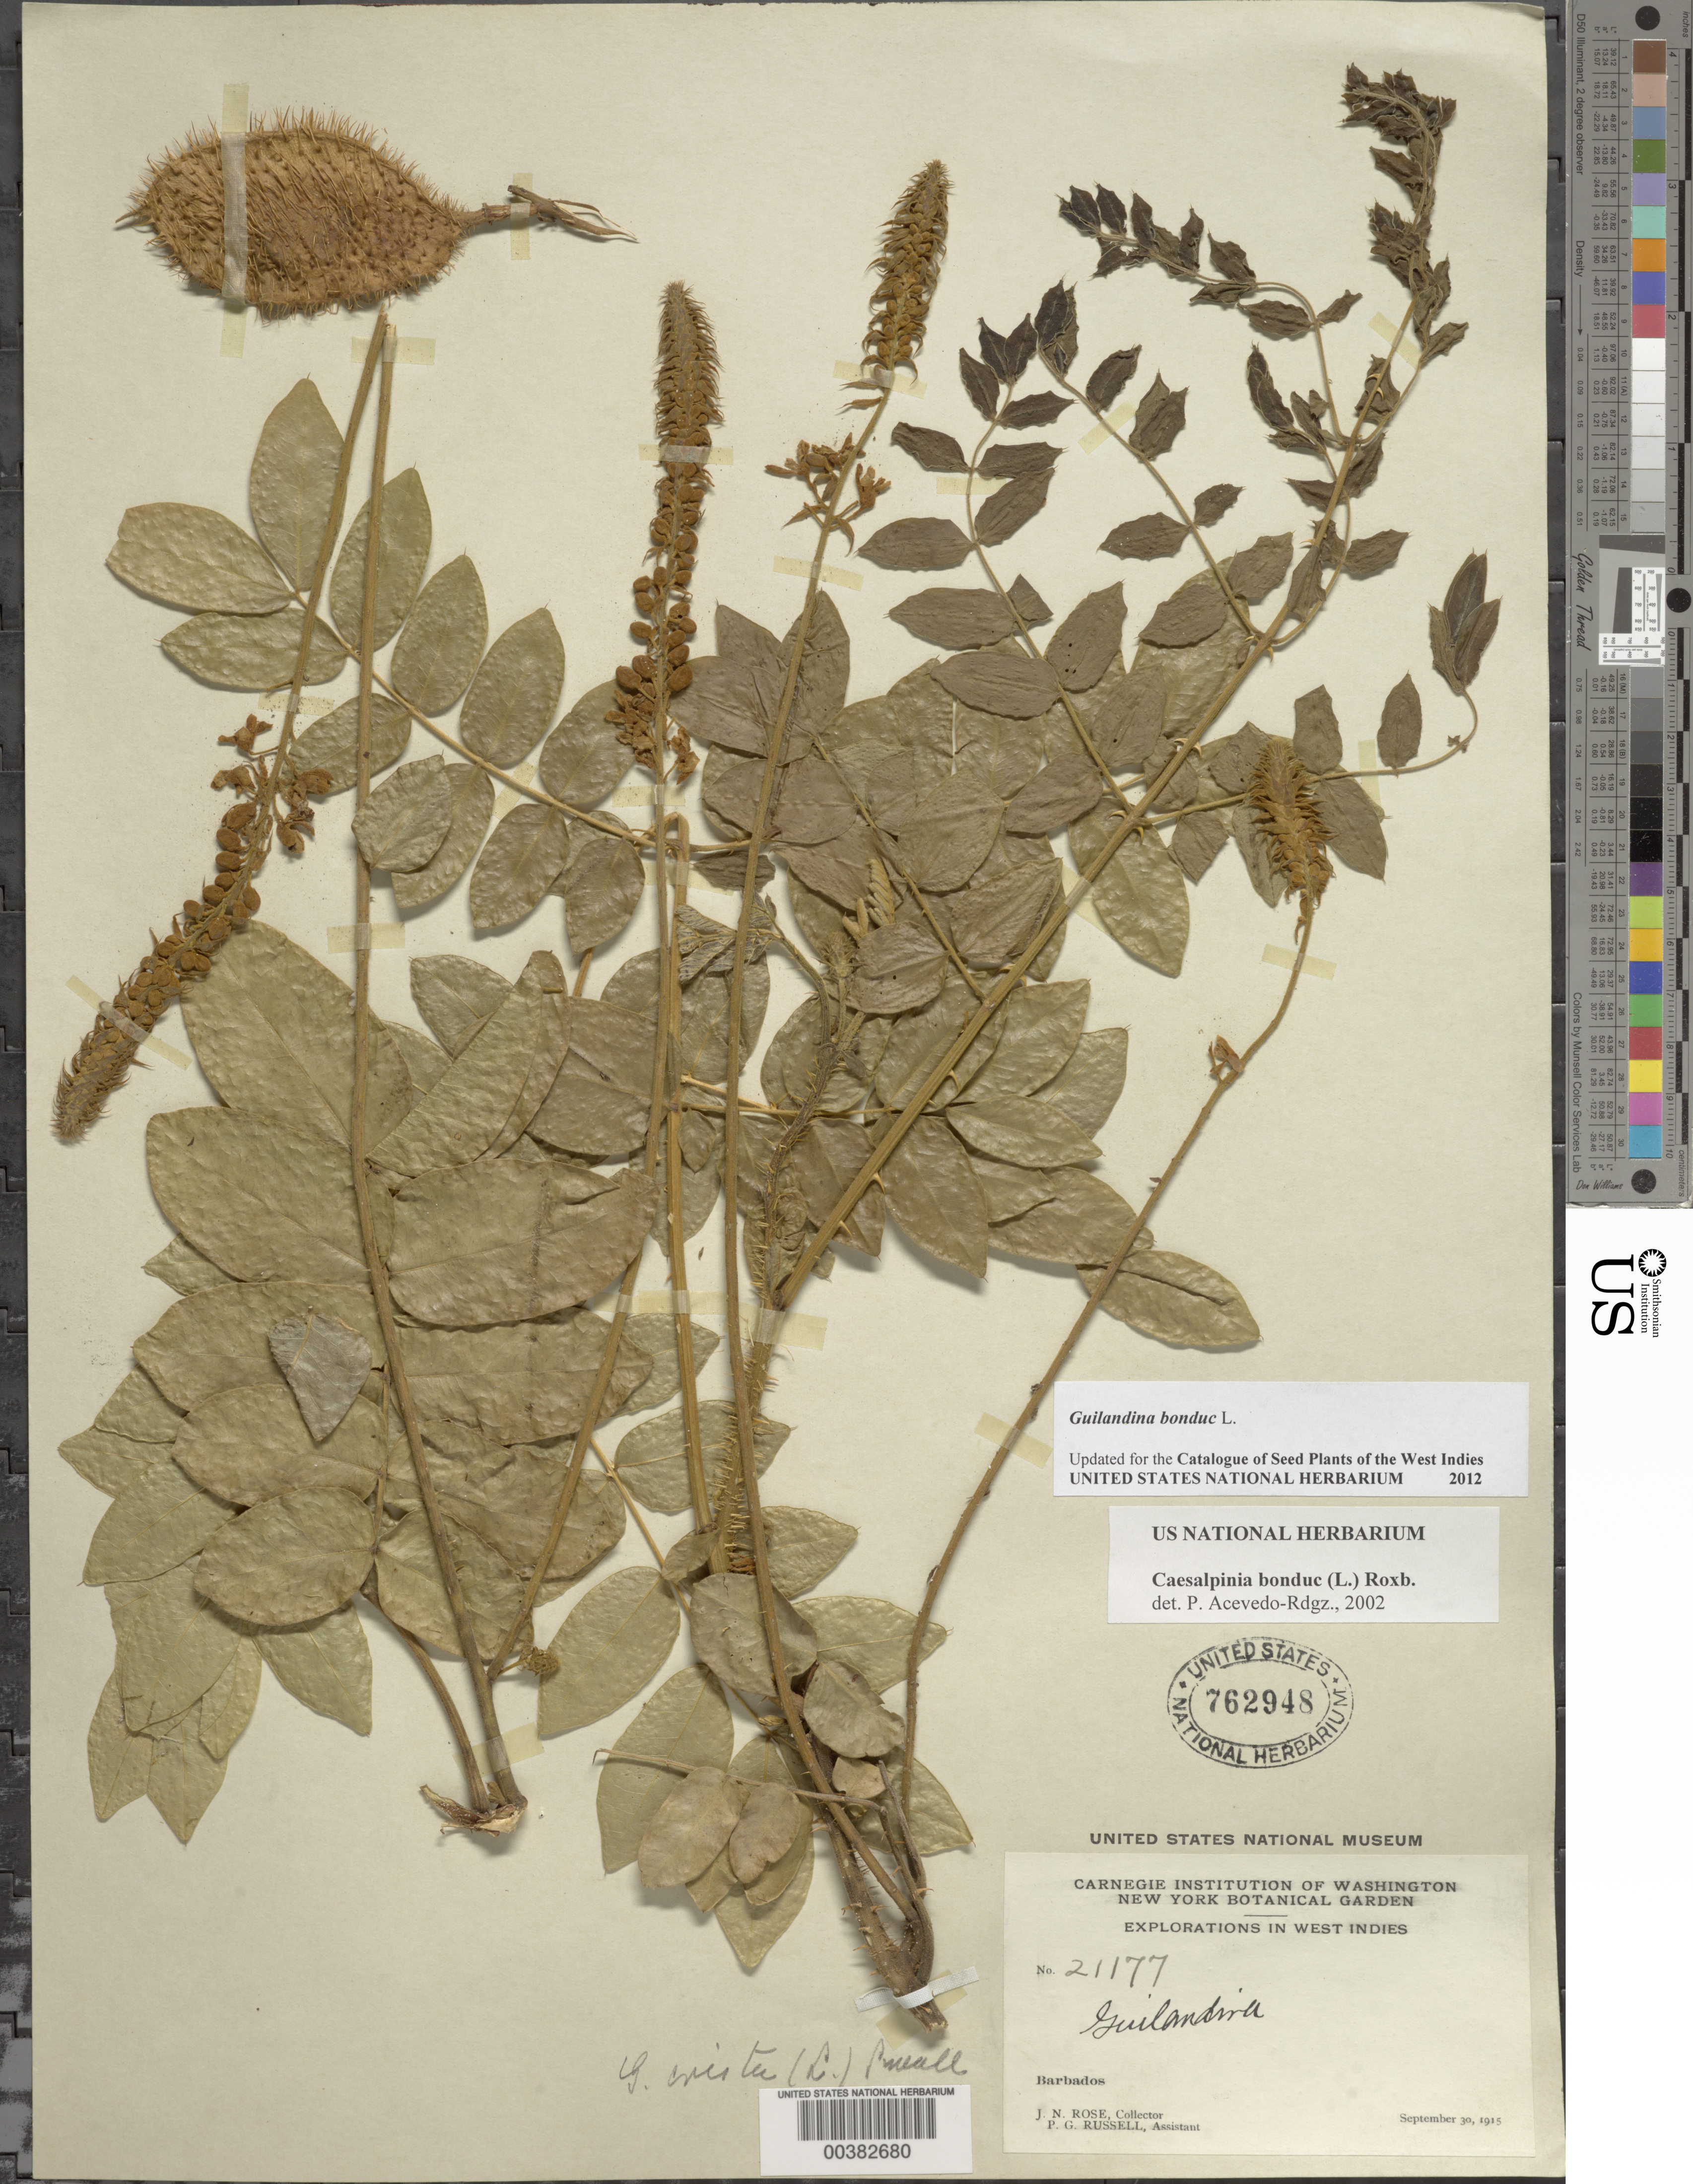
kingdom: Plantae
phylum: Tracheophyta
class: Magnoliopsida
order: Fabales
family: Fabaceae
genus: Guilandina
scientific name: Guilandina bonduc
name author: L.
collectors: J. N. Rose & P. G. Russell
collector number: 21177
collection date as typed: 30 Sep 1915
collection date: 1915-09-30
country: Barbados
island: Windward Is.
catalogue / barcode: US 762948